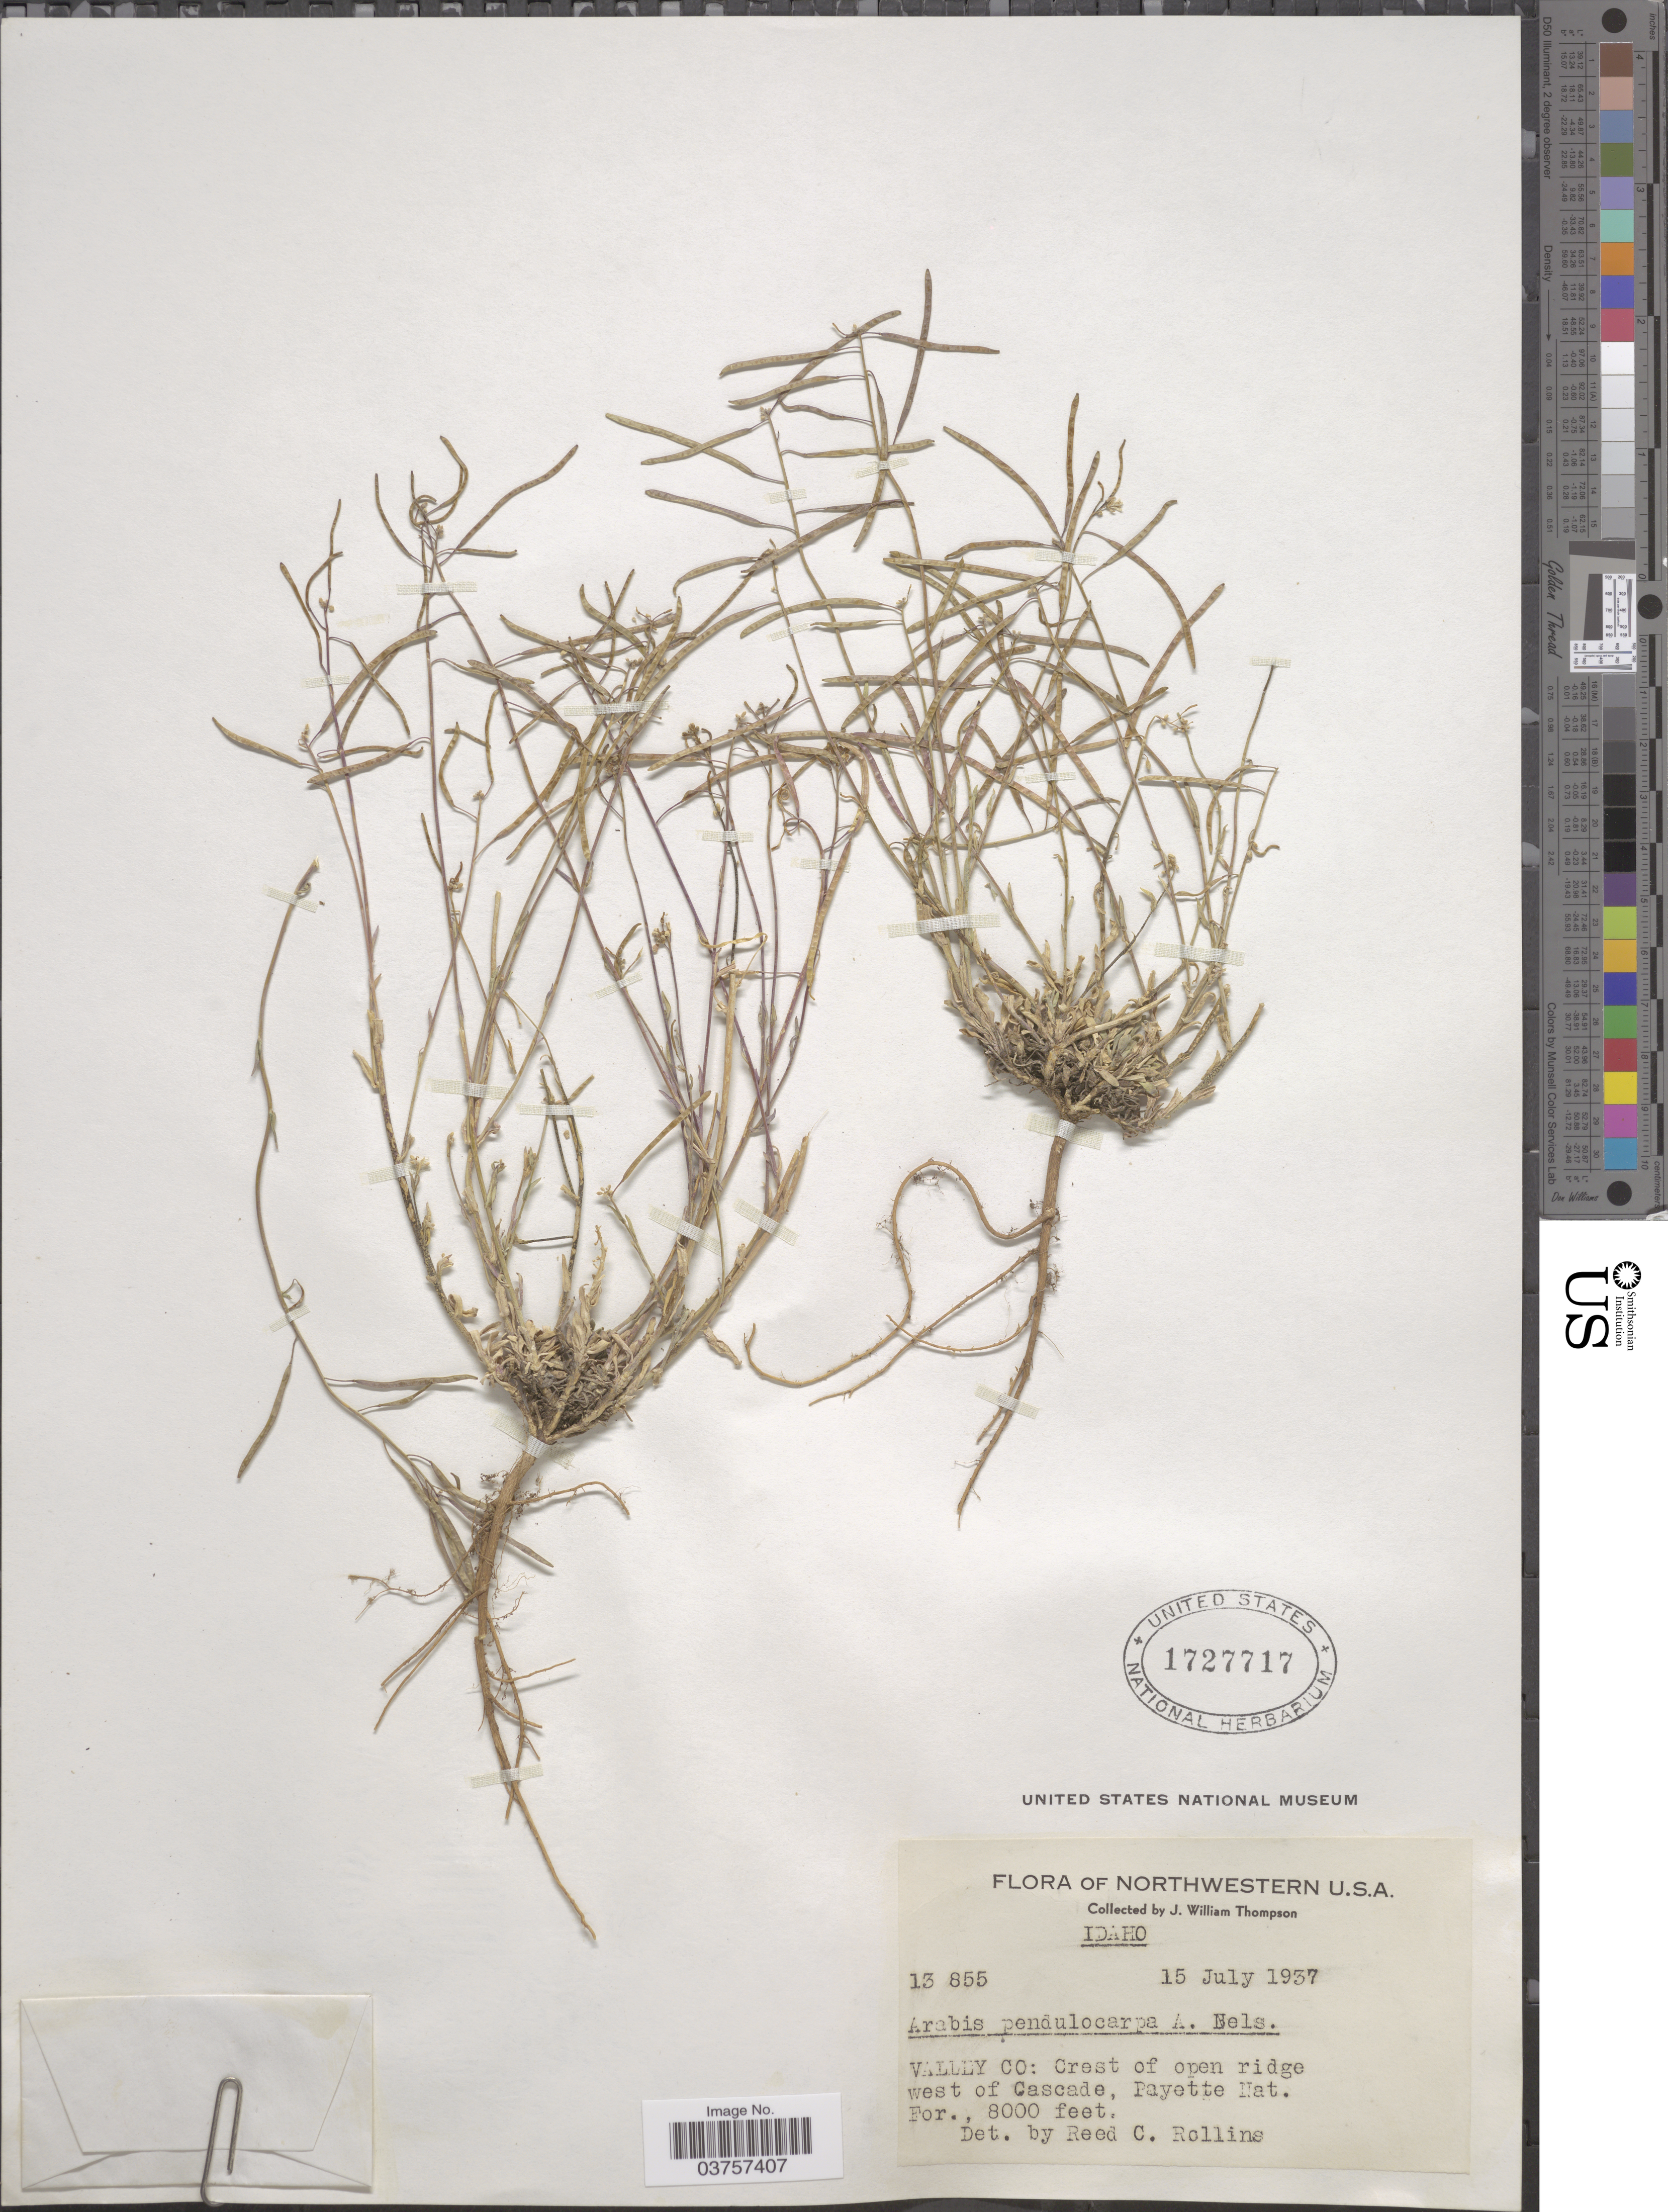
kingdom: Plantae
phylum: Tracheophyta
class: Magnoliopsida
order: Brassicales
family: Brassicaceae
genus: Arabis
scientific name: Arabis holboellii var. pendulocarpa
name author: (A. Nelson) Rollins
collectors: J. W. Thompson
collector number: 13855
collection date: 1937-07-15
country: United States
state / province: Idaho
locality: Northwestern U.S.A. Valley Co: Crest of open ridge west of Cascade, Payette Nat. For.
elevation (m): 2438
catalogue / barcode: US 1727717